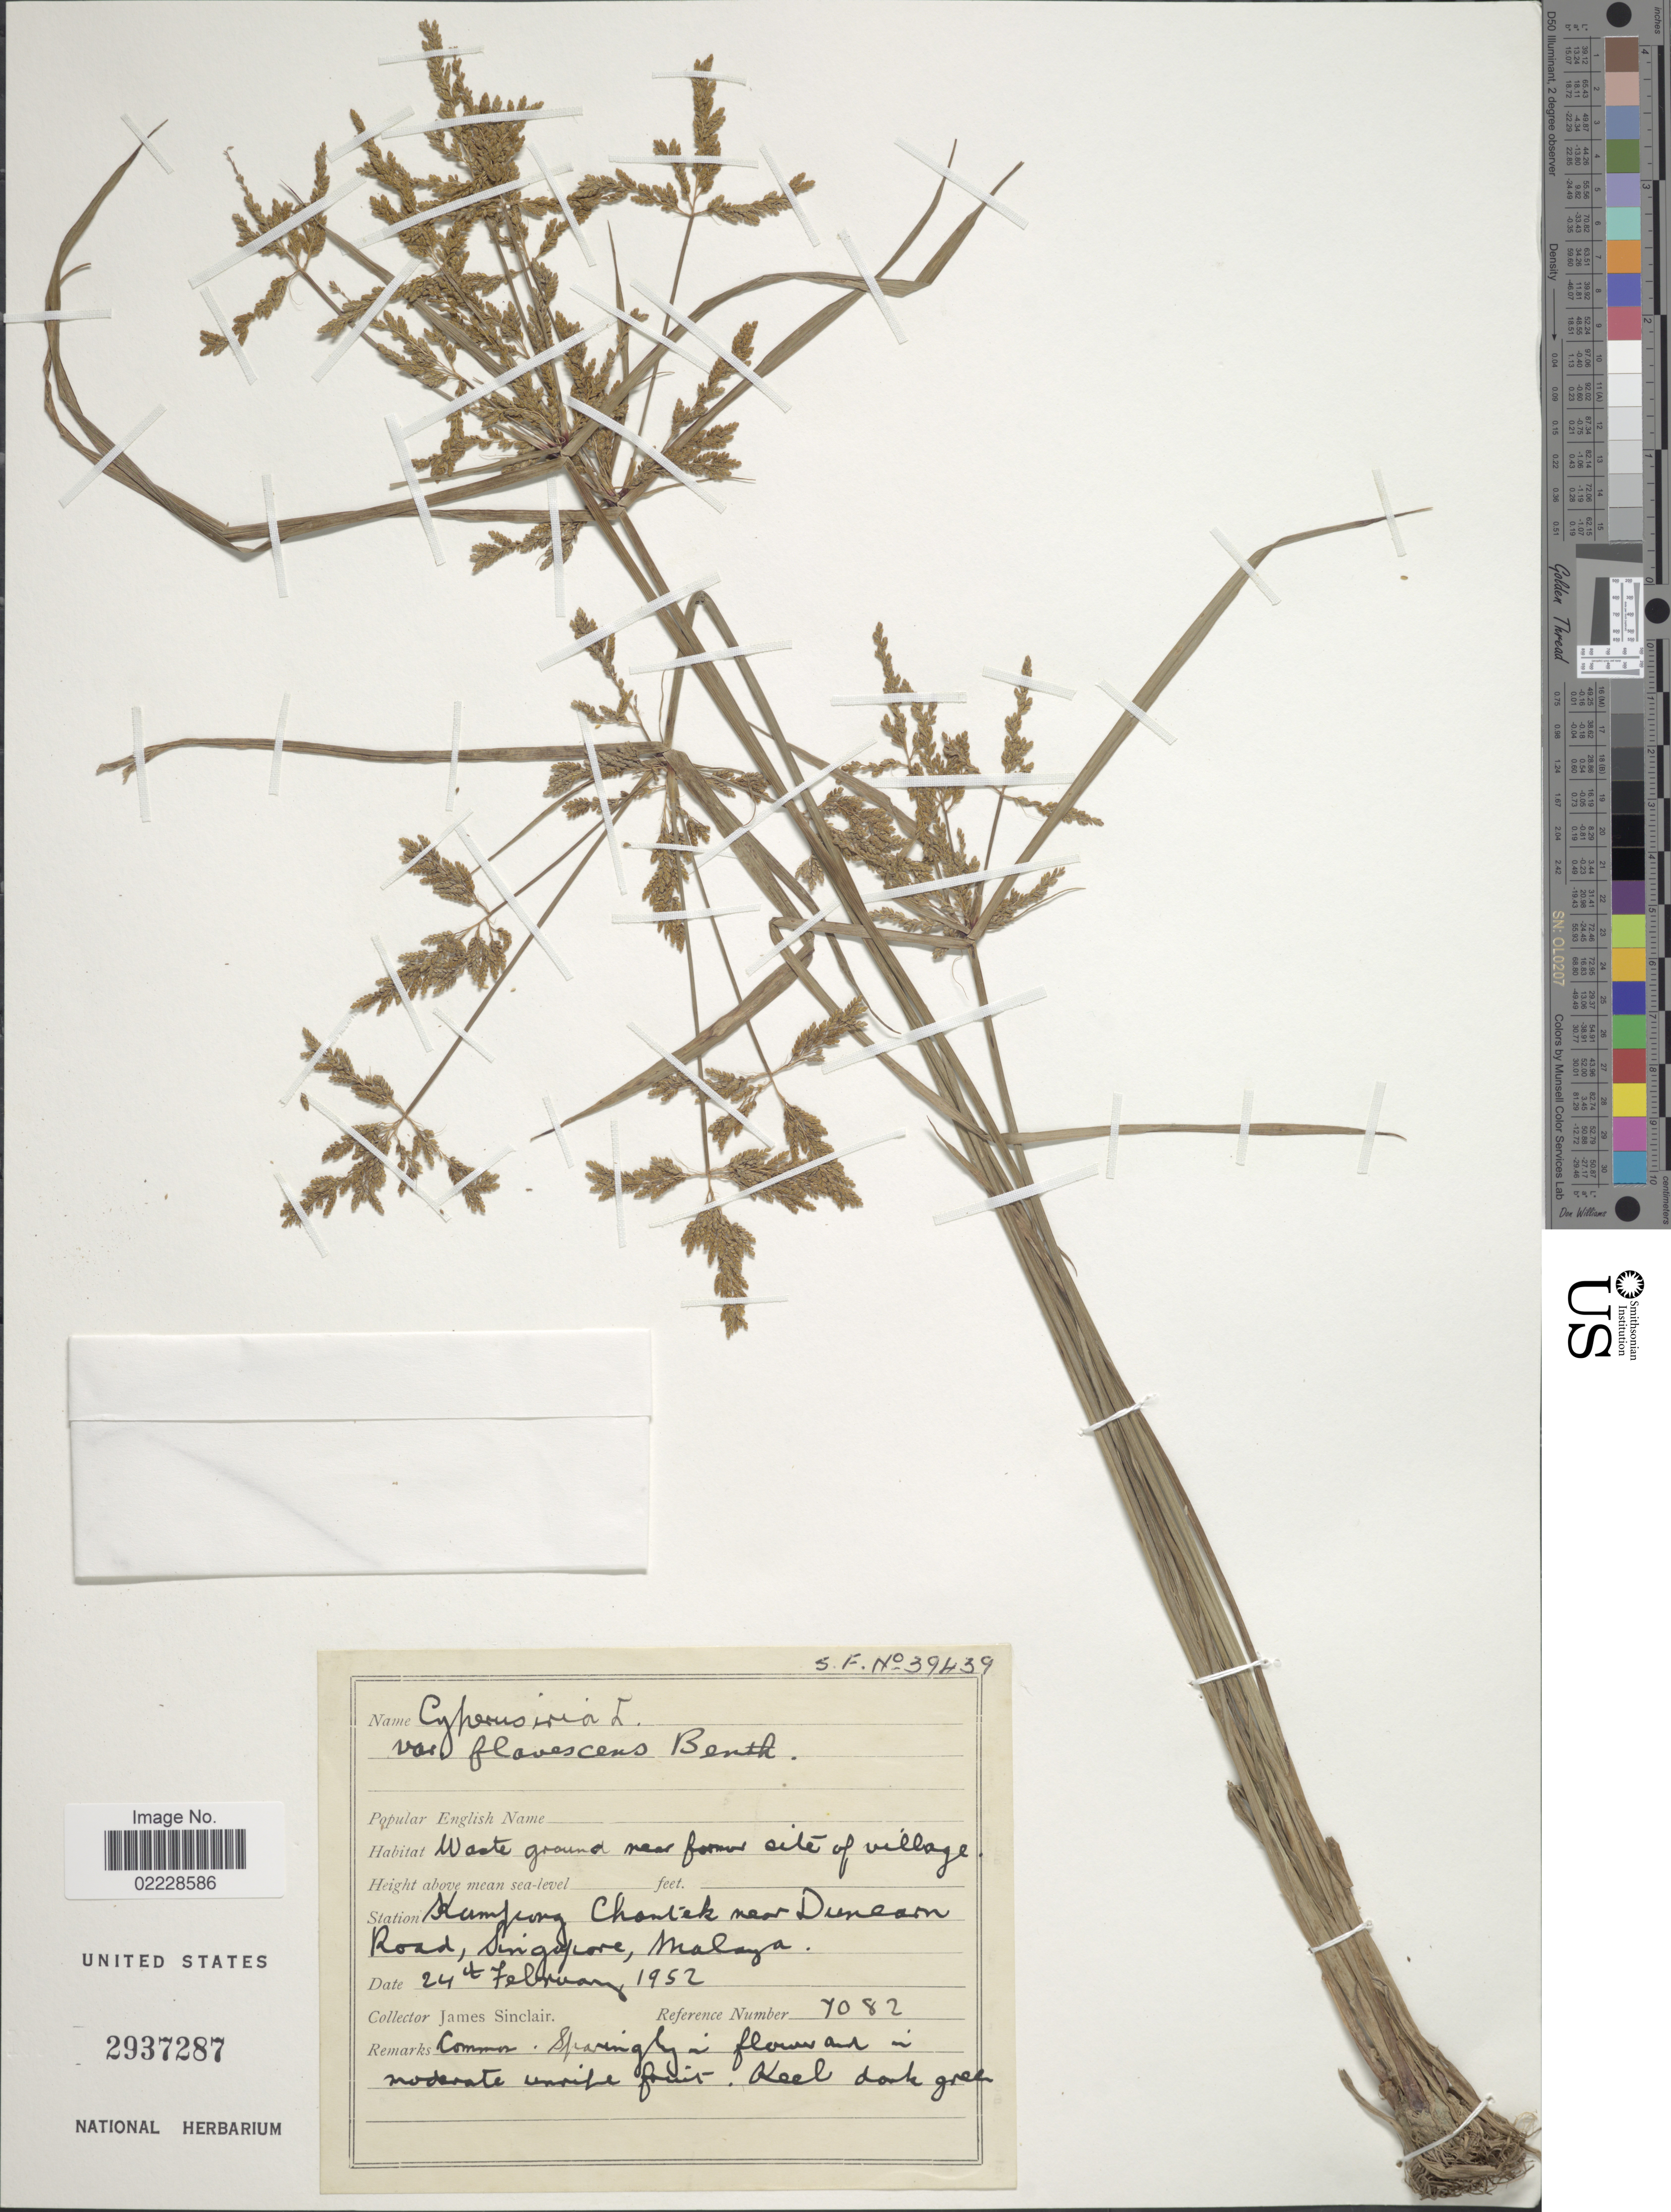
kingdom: Plantae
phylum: Tracheophyta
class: Liliopsida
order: Poales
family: Cyperaceae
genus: Cyperus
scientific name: Cyperus iria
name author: L.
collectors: J. Sinclair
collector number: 7082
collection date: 1952-02-24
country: Singapore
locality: Kampong Chantek near Dunean Road, Singapore, Malaya.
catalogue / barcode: US 2937287